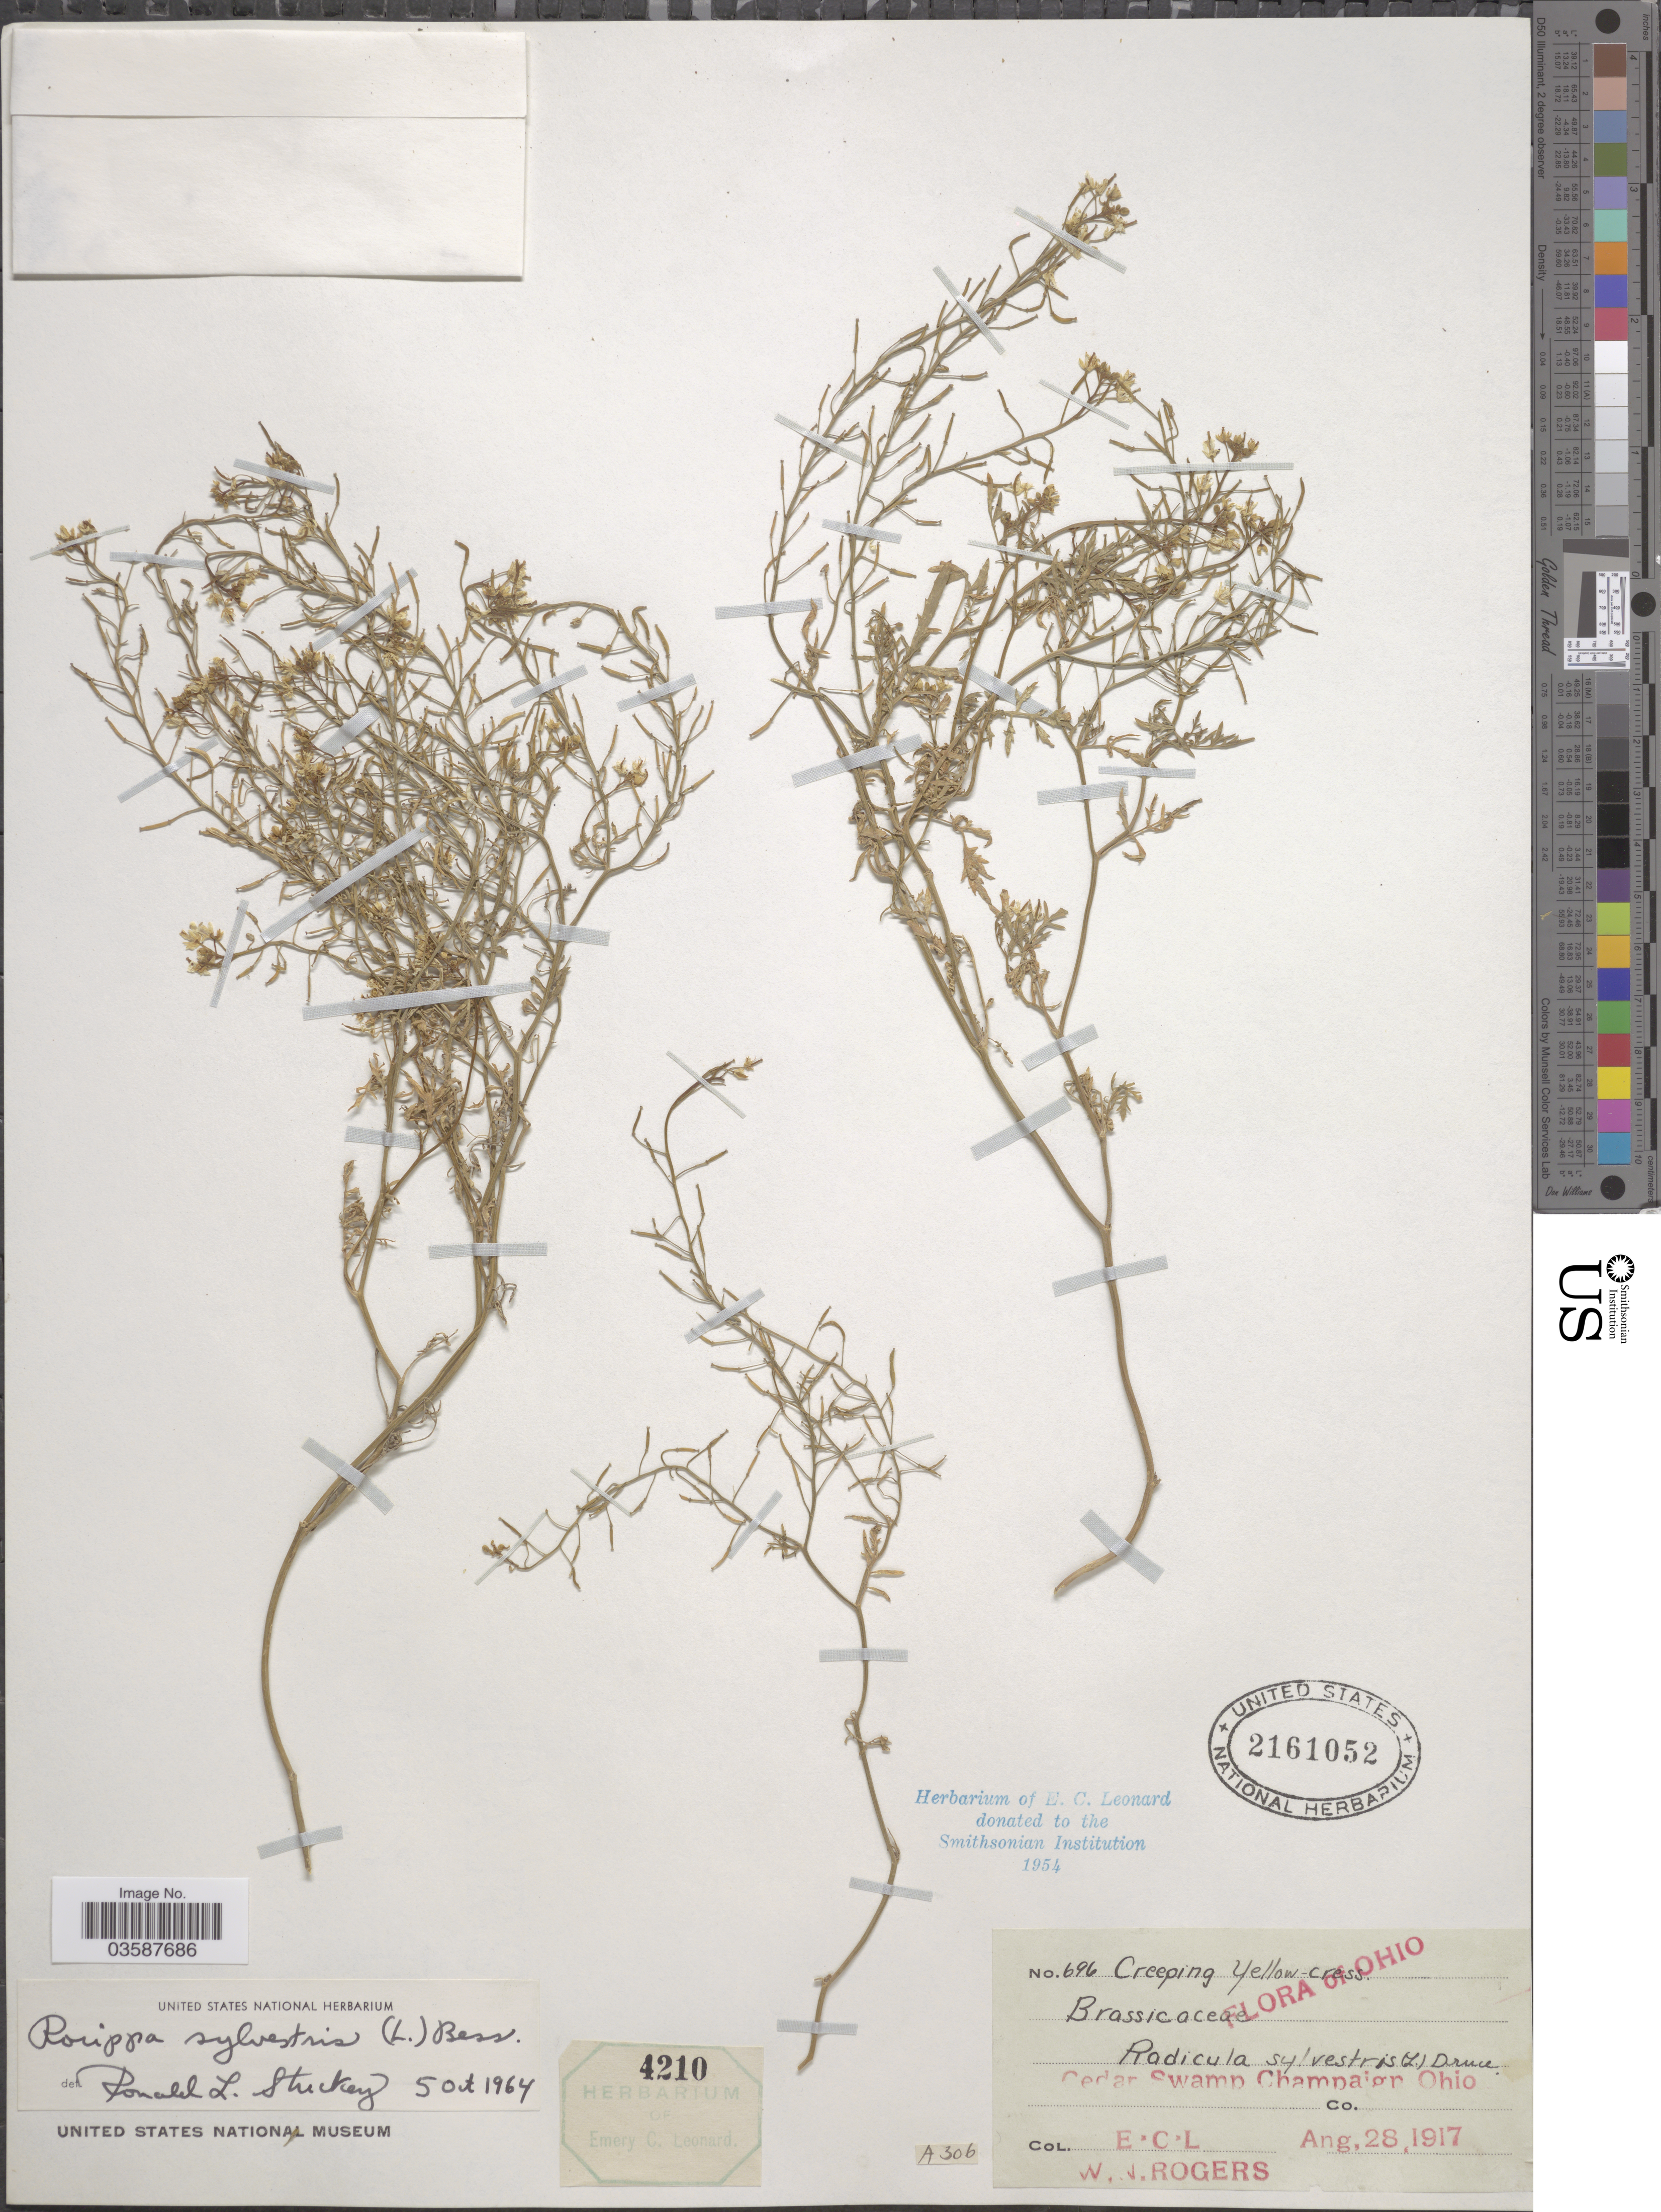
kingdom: Plantae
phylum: Tracheophyta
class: Magnoliopsida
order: Brassicales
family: Brassicaceae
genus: Rorippa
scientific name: Rorippa sylvestris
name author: (L.) Besser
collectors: E. C. Leonard & W. Rogers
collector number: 696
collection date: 1917-08-28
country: United States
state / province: Ohio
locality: Cedar Swamp Champaign.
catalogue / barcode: US 2161052